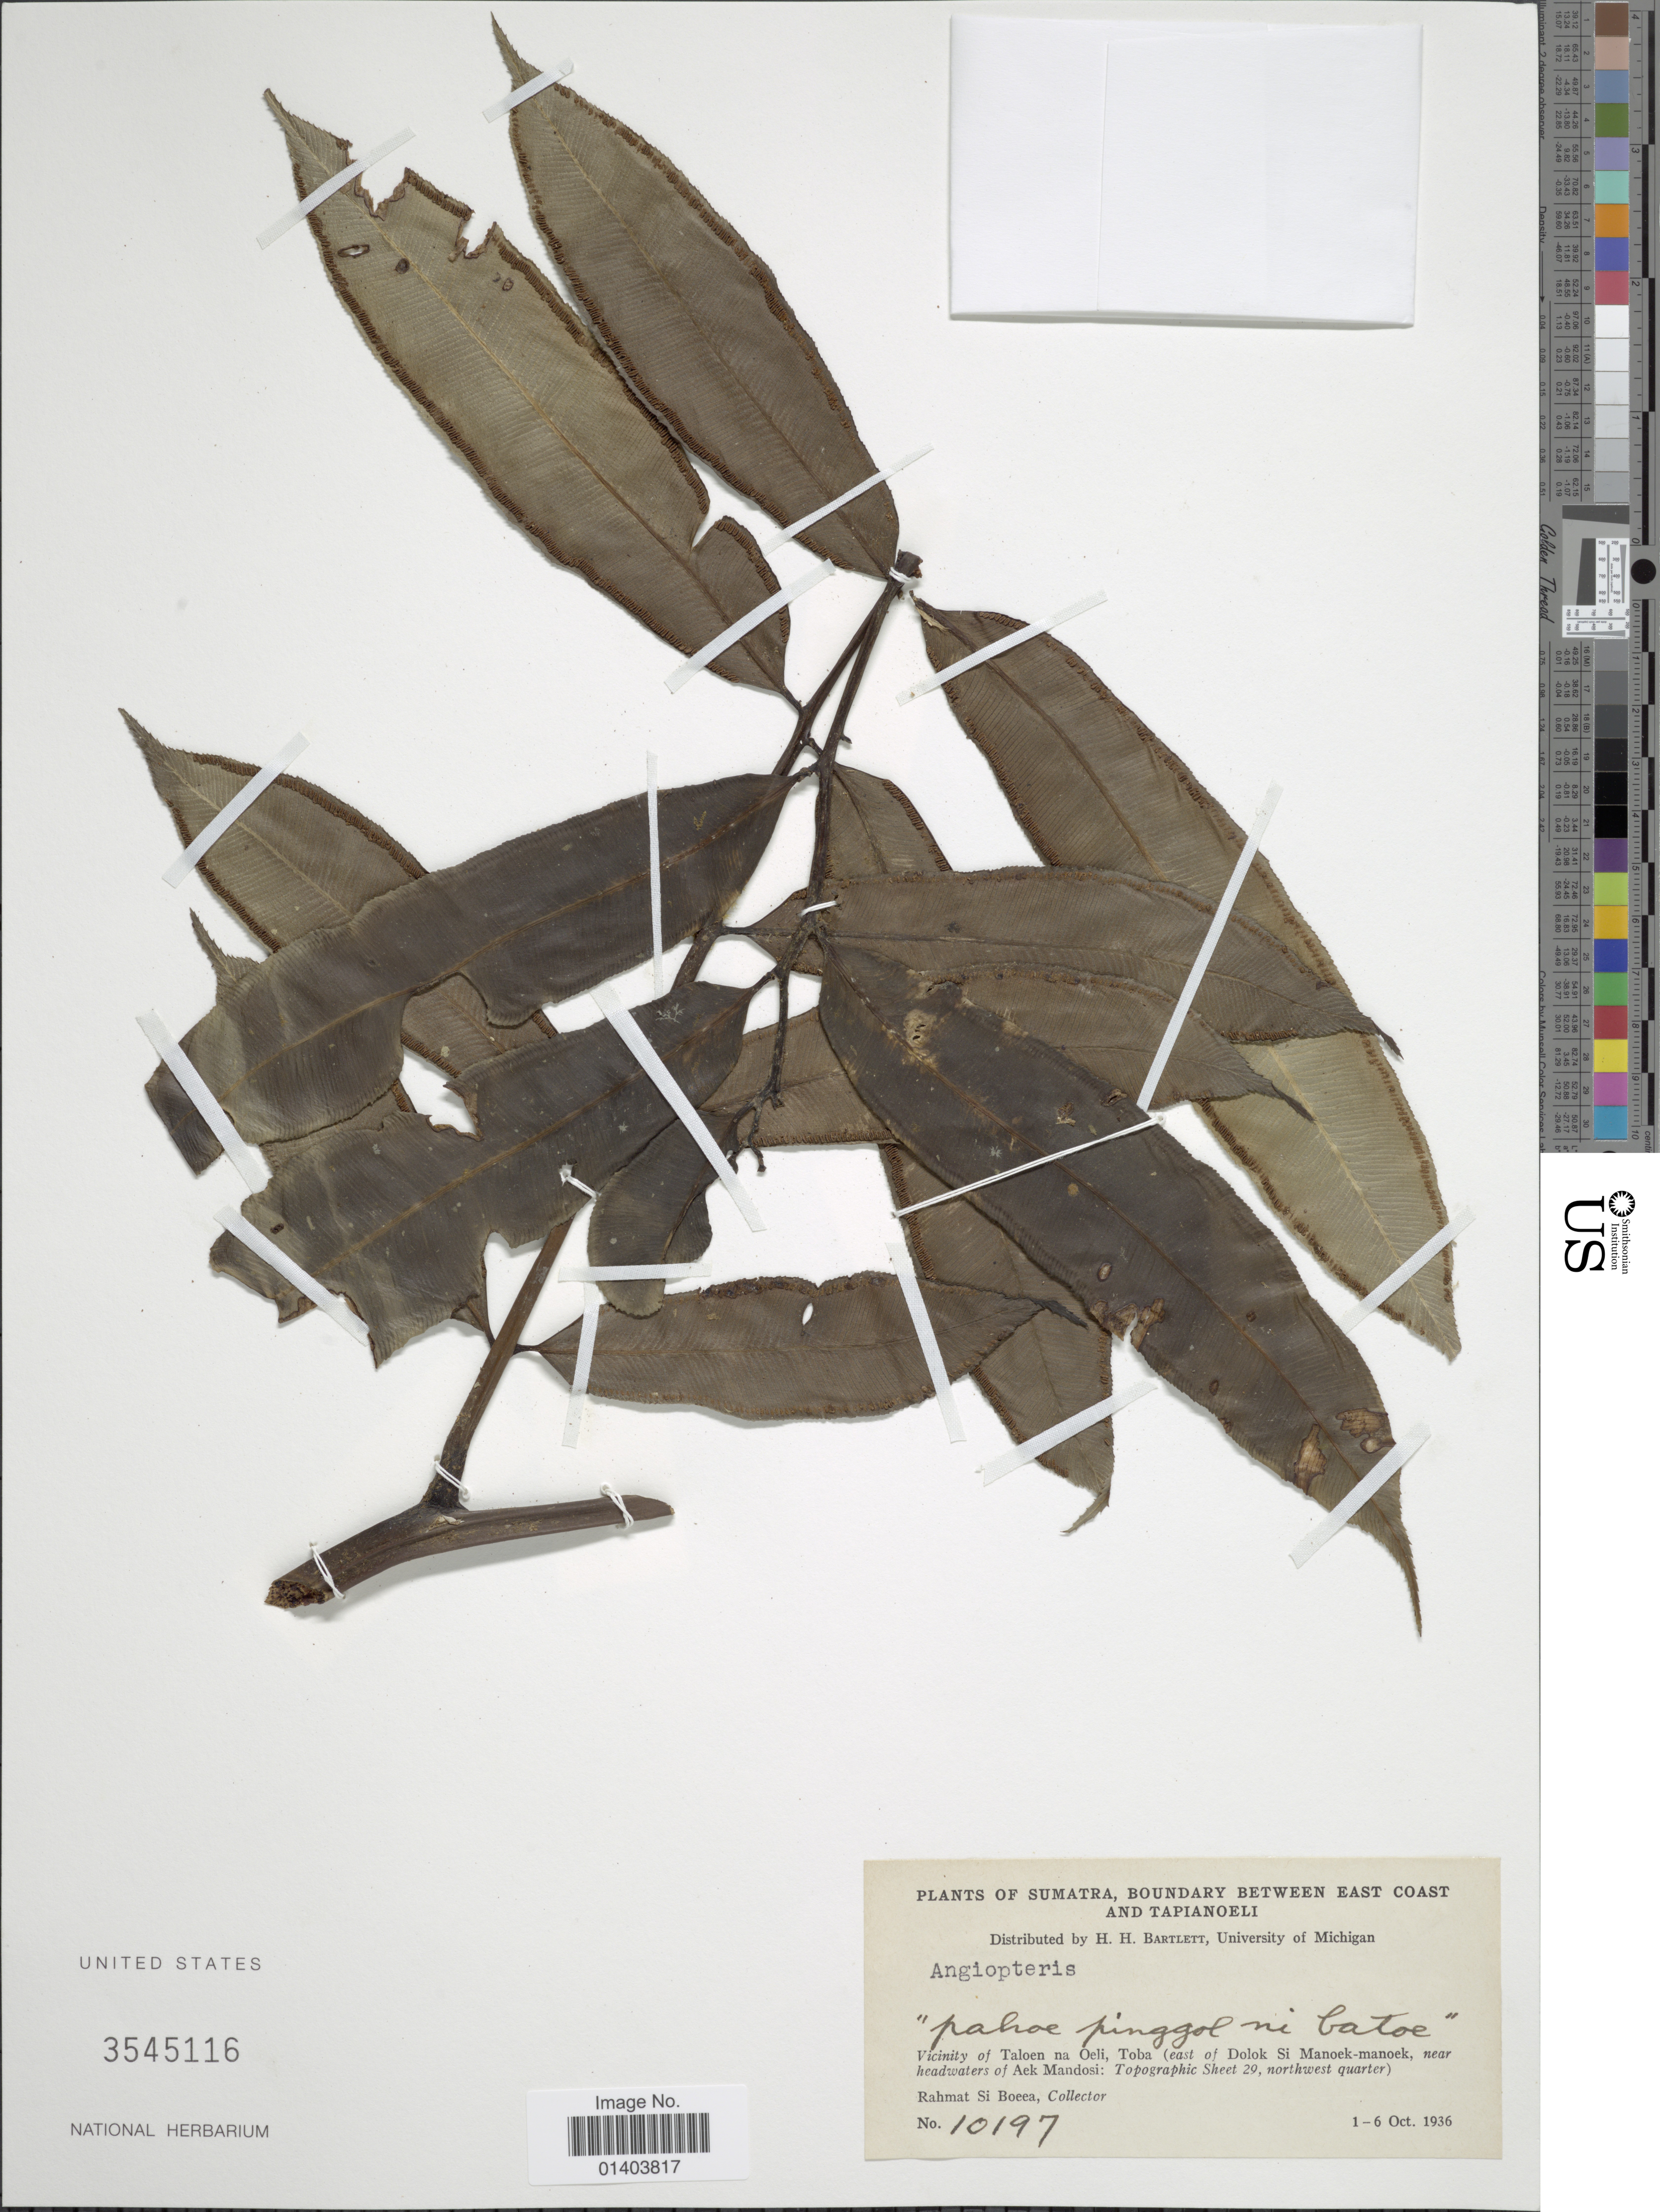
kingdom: Plantae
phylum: Tracheophyta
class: Polypodiopsida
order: Marattiales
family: Marattiaceae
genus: Ptisana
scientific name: Ptisana obesa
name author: (Christ) Murdock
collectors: Rahmat Si Boeea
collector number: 10197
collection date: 1936-10-01/1936-10-06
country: Indonesia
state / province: Sumatra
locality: Boundary between East Coast and Tapianoeli, 'Pahoe pinggol ni batoe', Vicinity of Taloen n aOeli, Toba (east of Dolok Si Manoek-manoek, near headwaters of Aek Mandosi: Topographic Sheet 29, northwest quarter)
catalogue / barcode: US 3545116